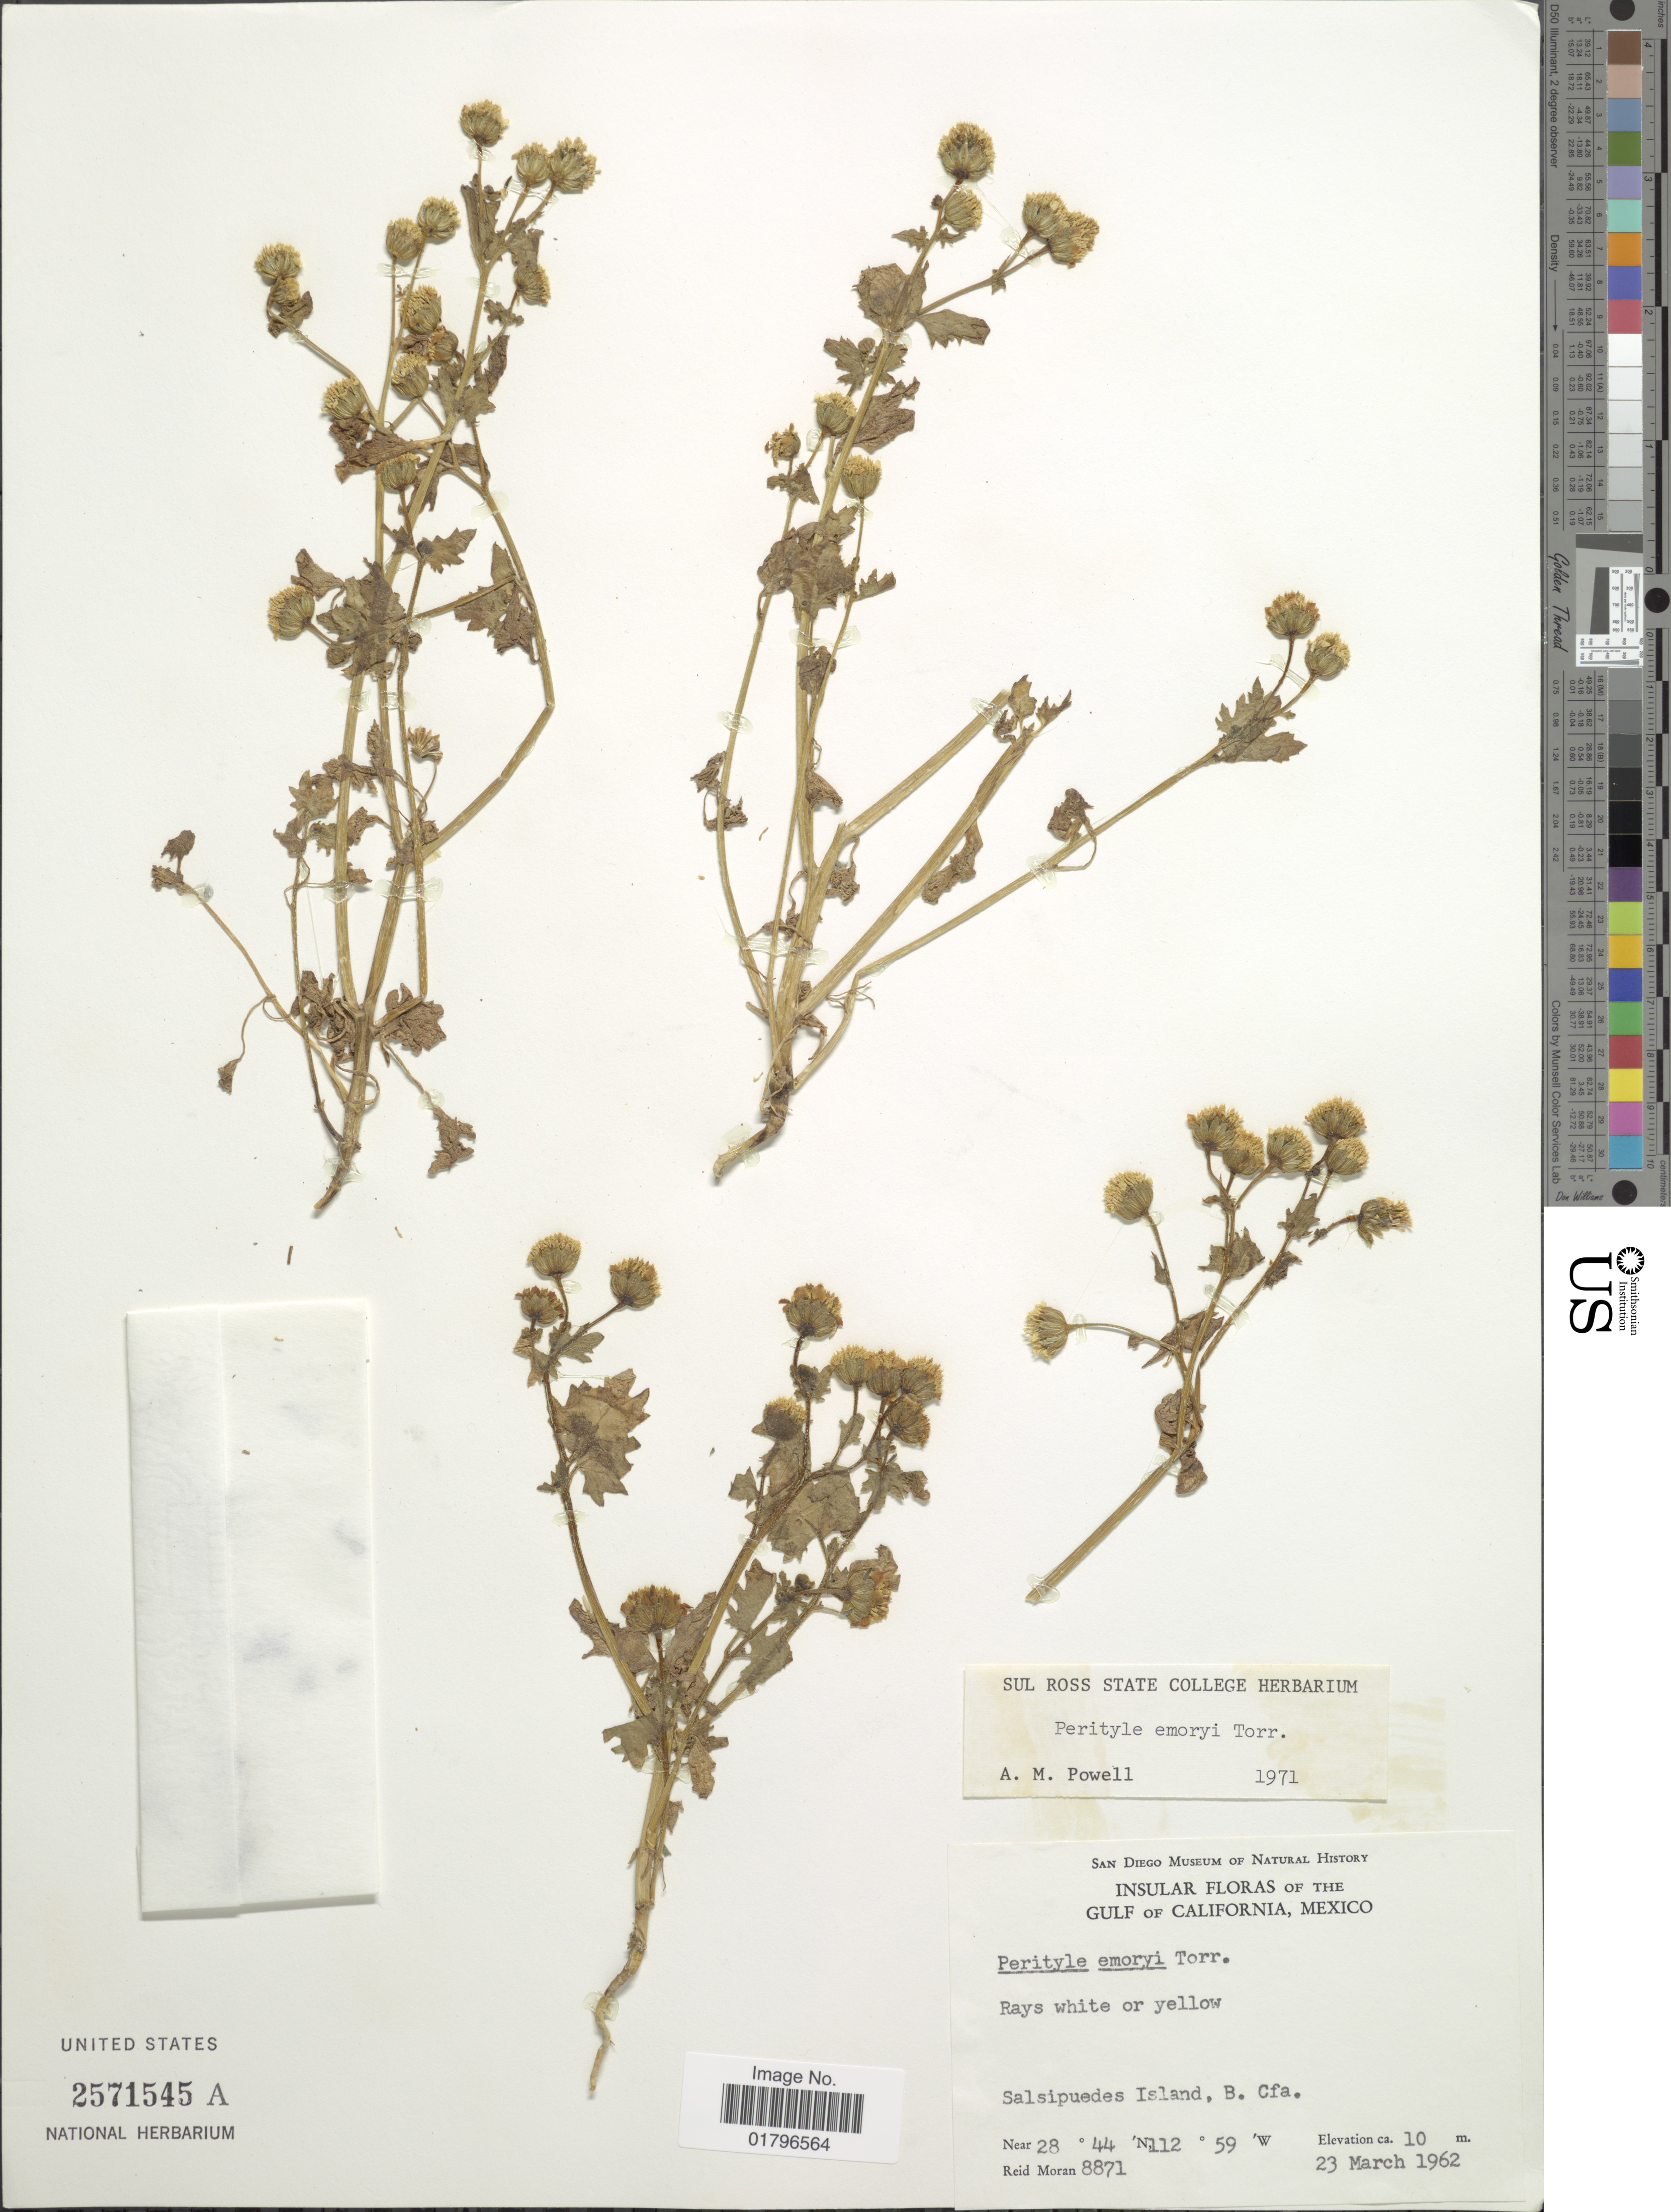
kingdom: Plantae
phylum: Tracheophyta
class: Magnoliopsida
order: Asterales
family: Asteraceae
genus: Perityle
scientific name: Perityle emoryi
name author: Torr.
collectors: R. V. Moran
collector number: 8871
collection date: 1962-03-23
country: Mexico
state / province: Baja California Sur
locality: Gulf of California. Salsipuedes Island.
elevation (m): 10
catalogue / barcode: US 2571545A